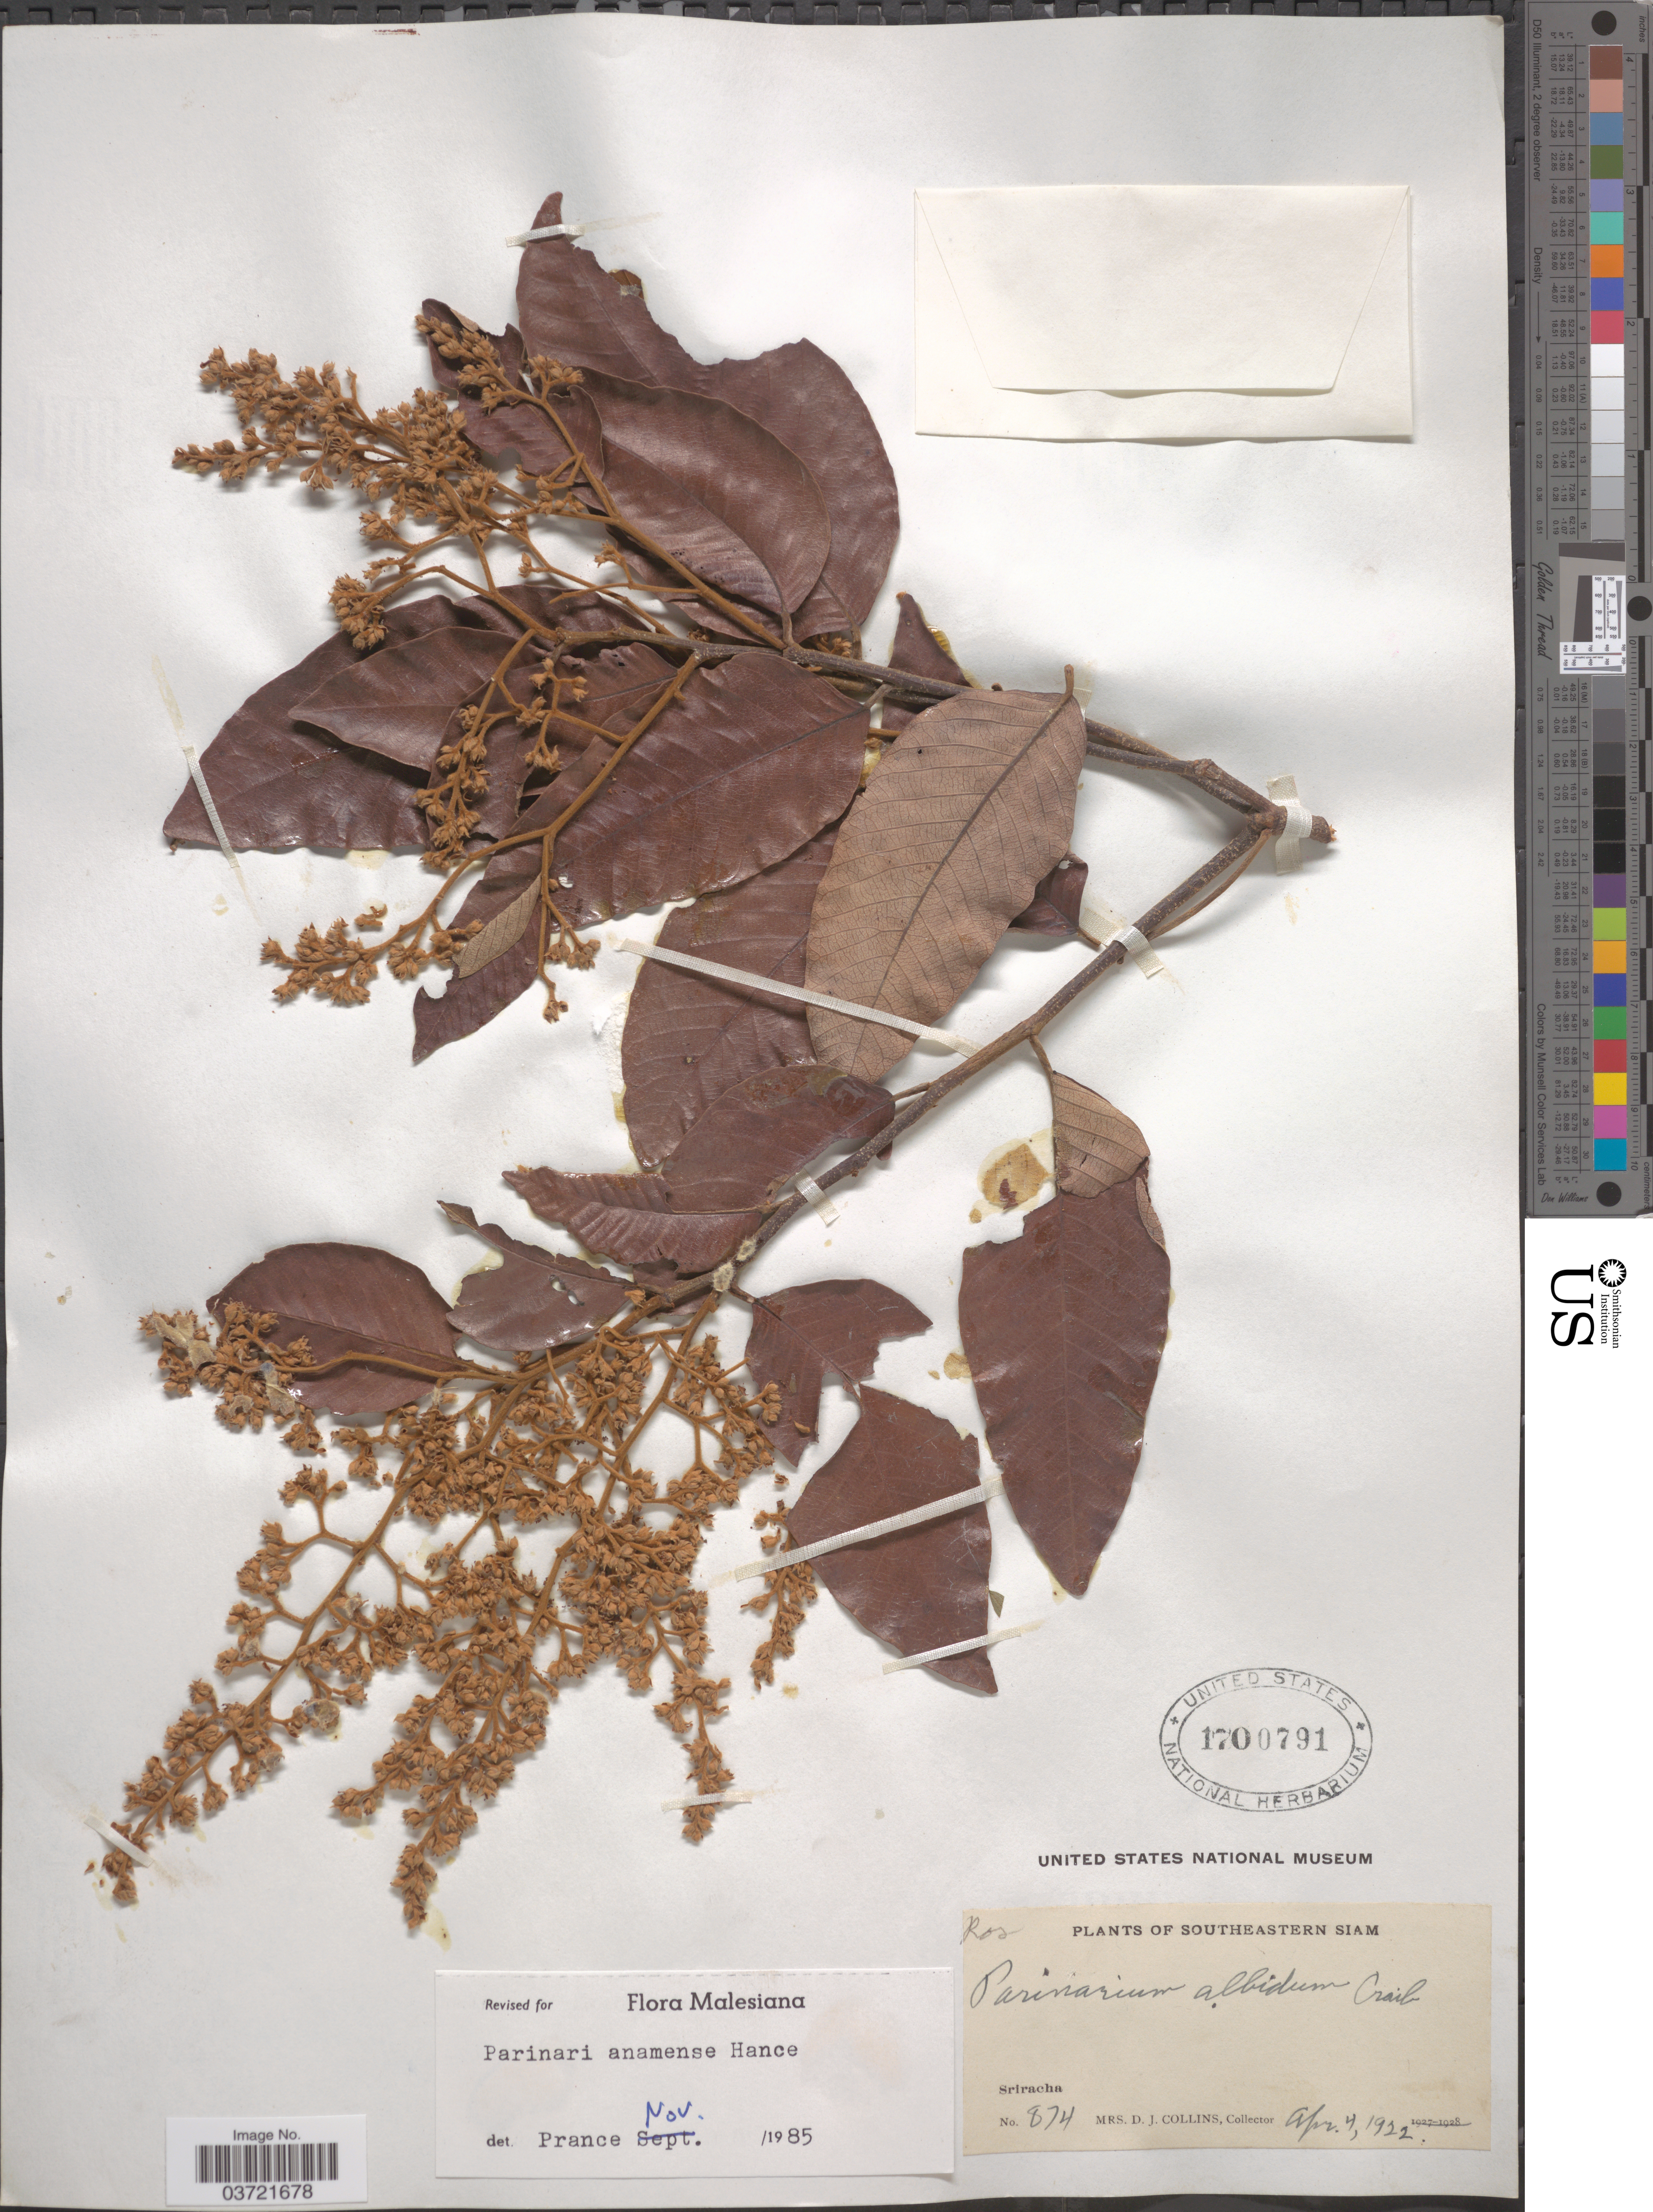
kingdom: Plantae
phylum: Tracheophyta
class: Magnoliopsida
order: Malpighiales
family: Chrysobalanaceae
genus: Parinari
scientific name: Parinari anamensis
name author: Hance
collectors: Mrs. D. J. Collins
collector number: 874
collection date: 1922-04-04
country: Thailand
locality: Southeastern Siam. Sriracha.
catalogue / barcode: US 1700791